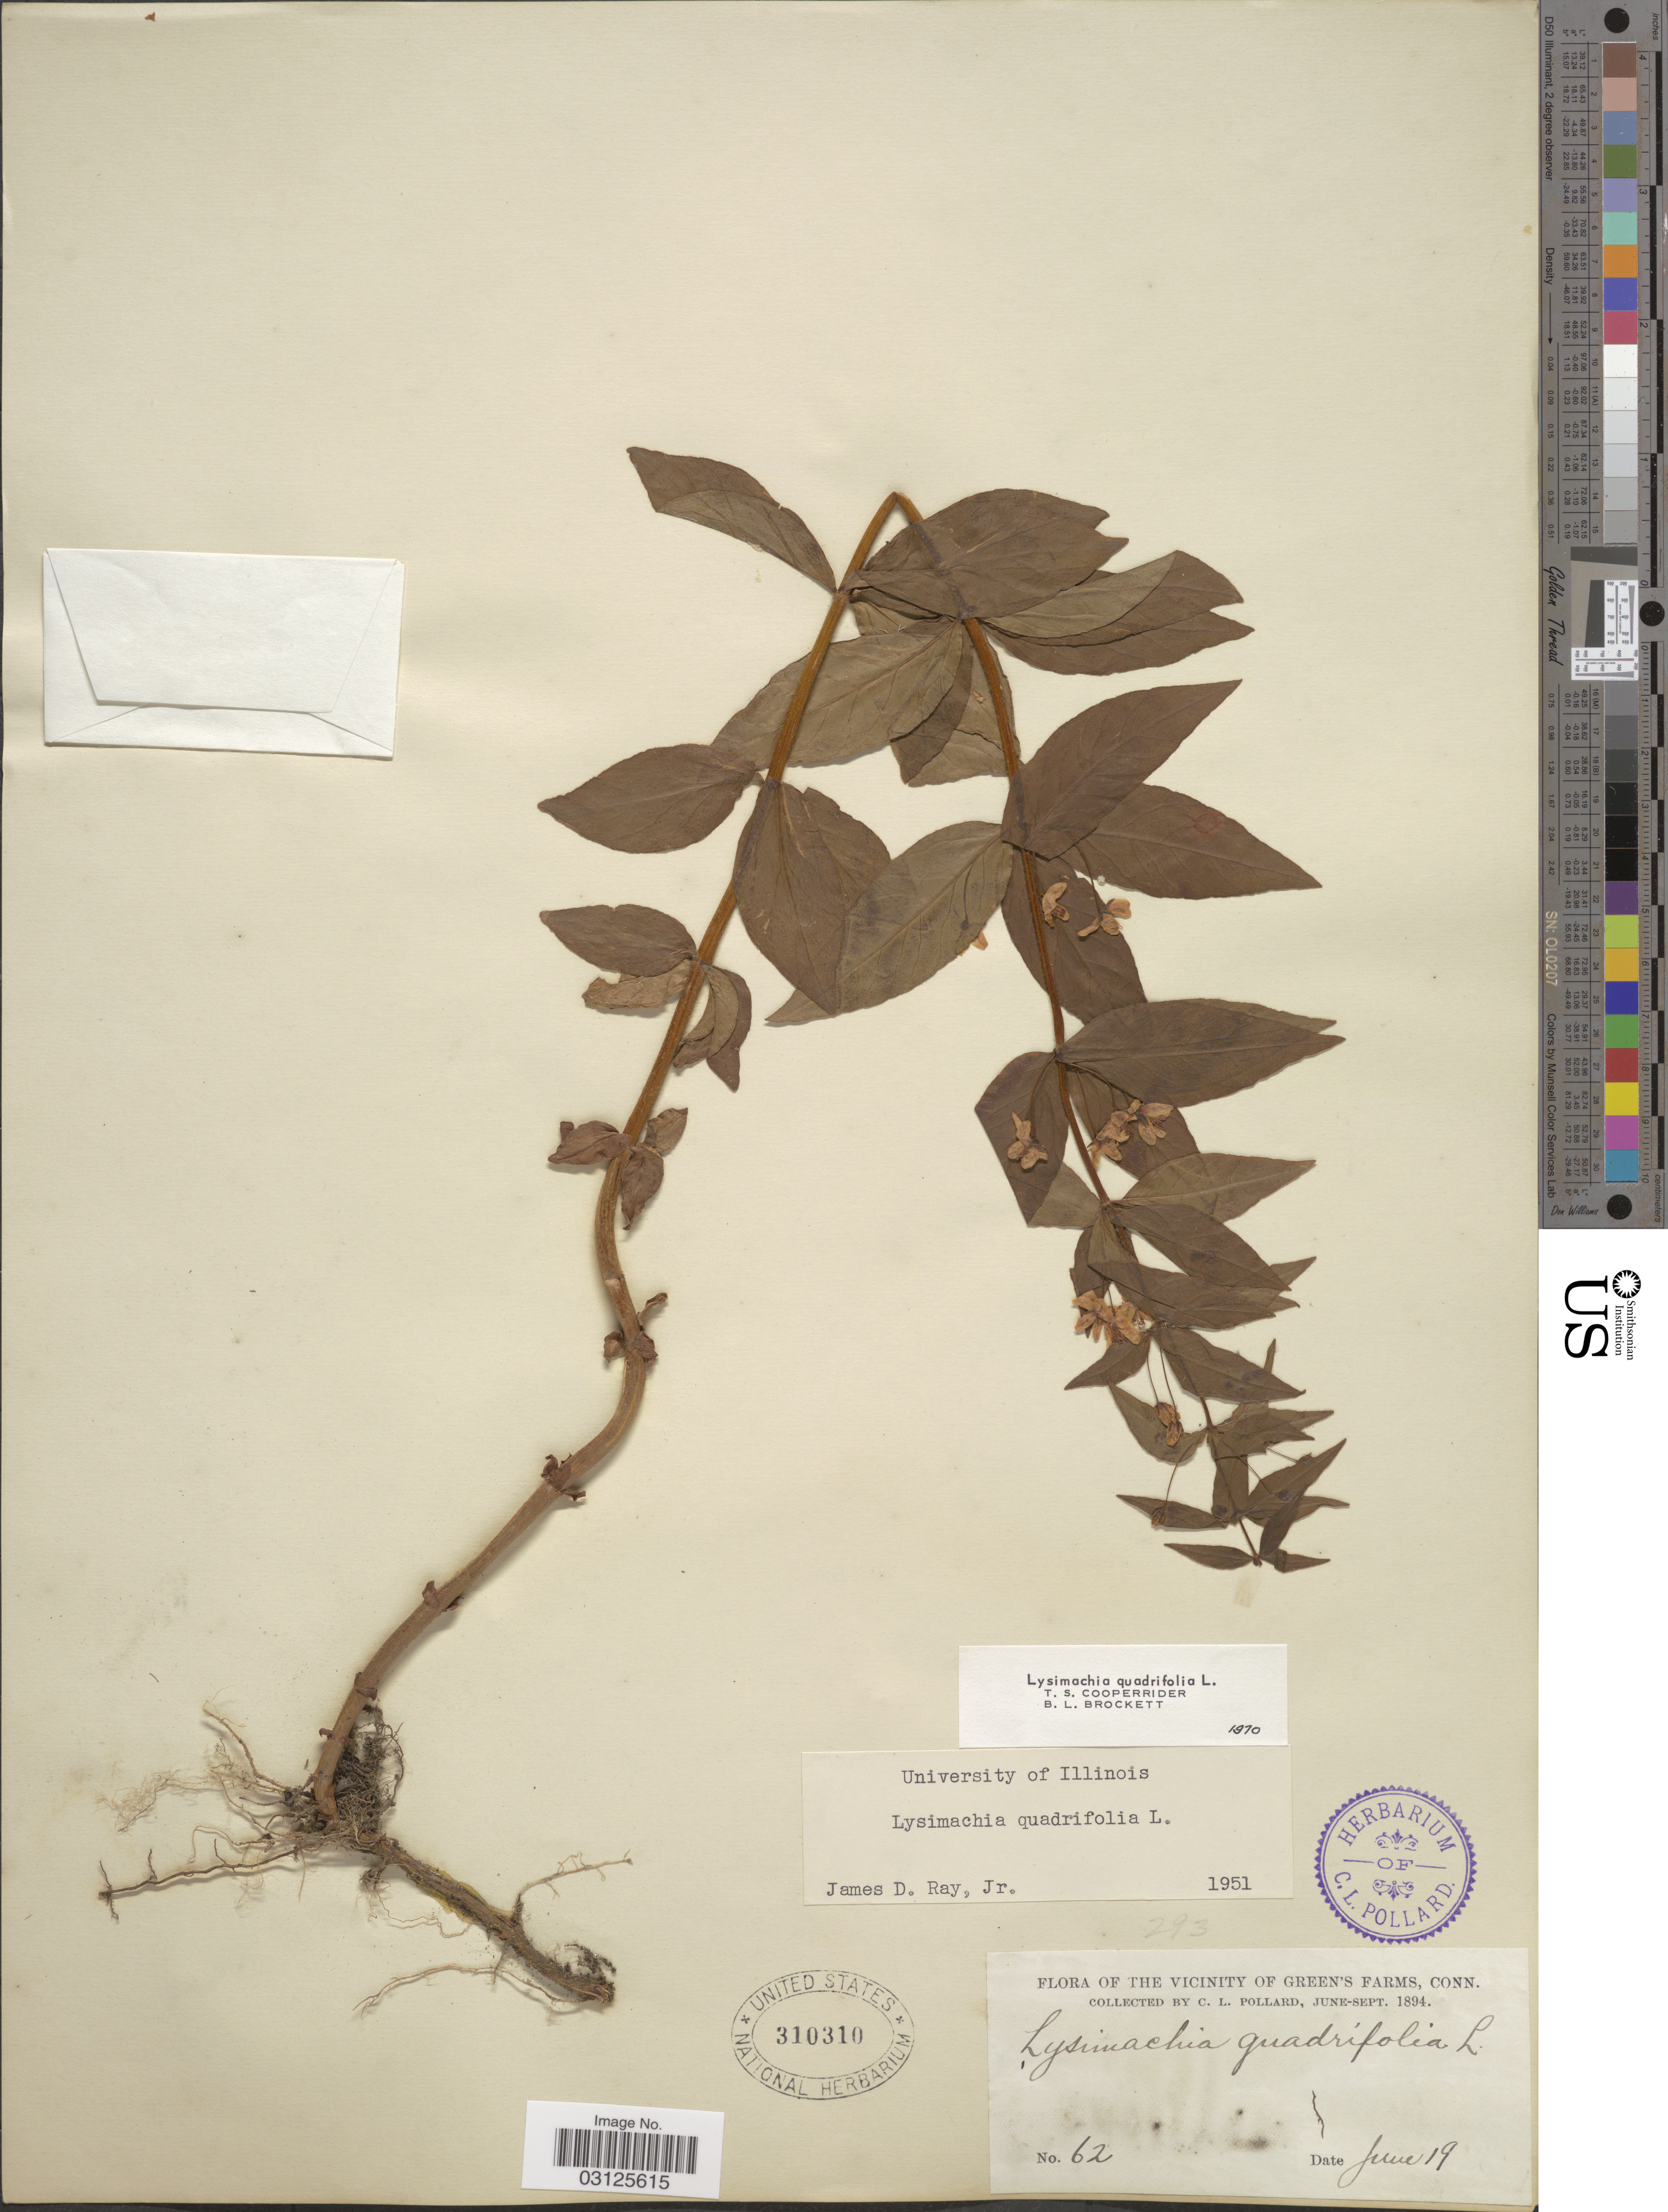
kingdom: Plantae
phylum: Tracheophyta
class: Magnoliopsida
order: Ericales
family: Primulaceae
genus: Lysimachia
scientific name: Lysimachia quadrifolia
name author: L.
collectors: C. L. Pollard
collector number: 62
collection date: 1894-06-19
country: United States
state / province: Connecticut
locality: Vicinity of Green's Farms.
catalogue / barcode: US 310310